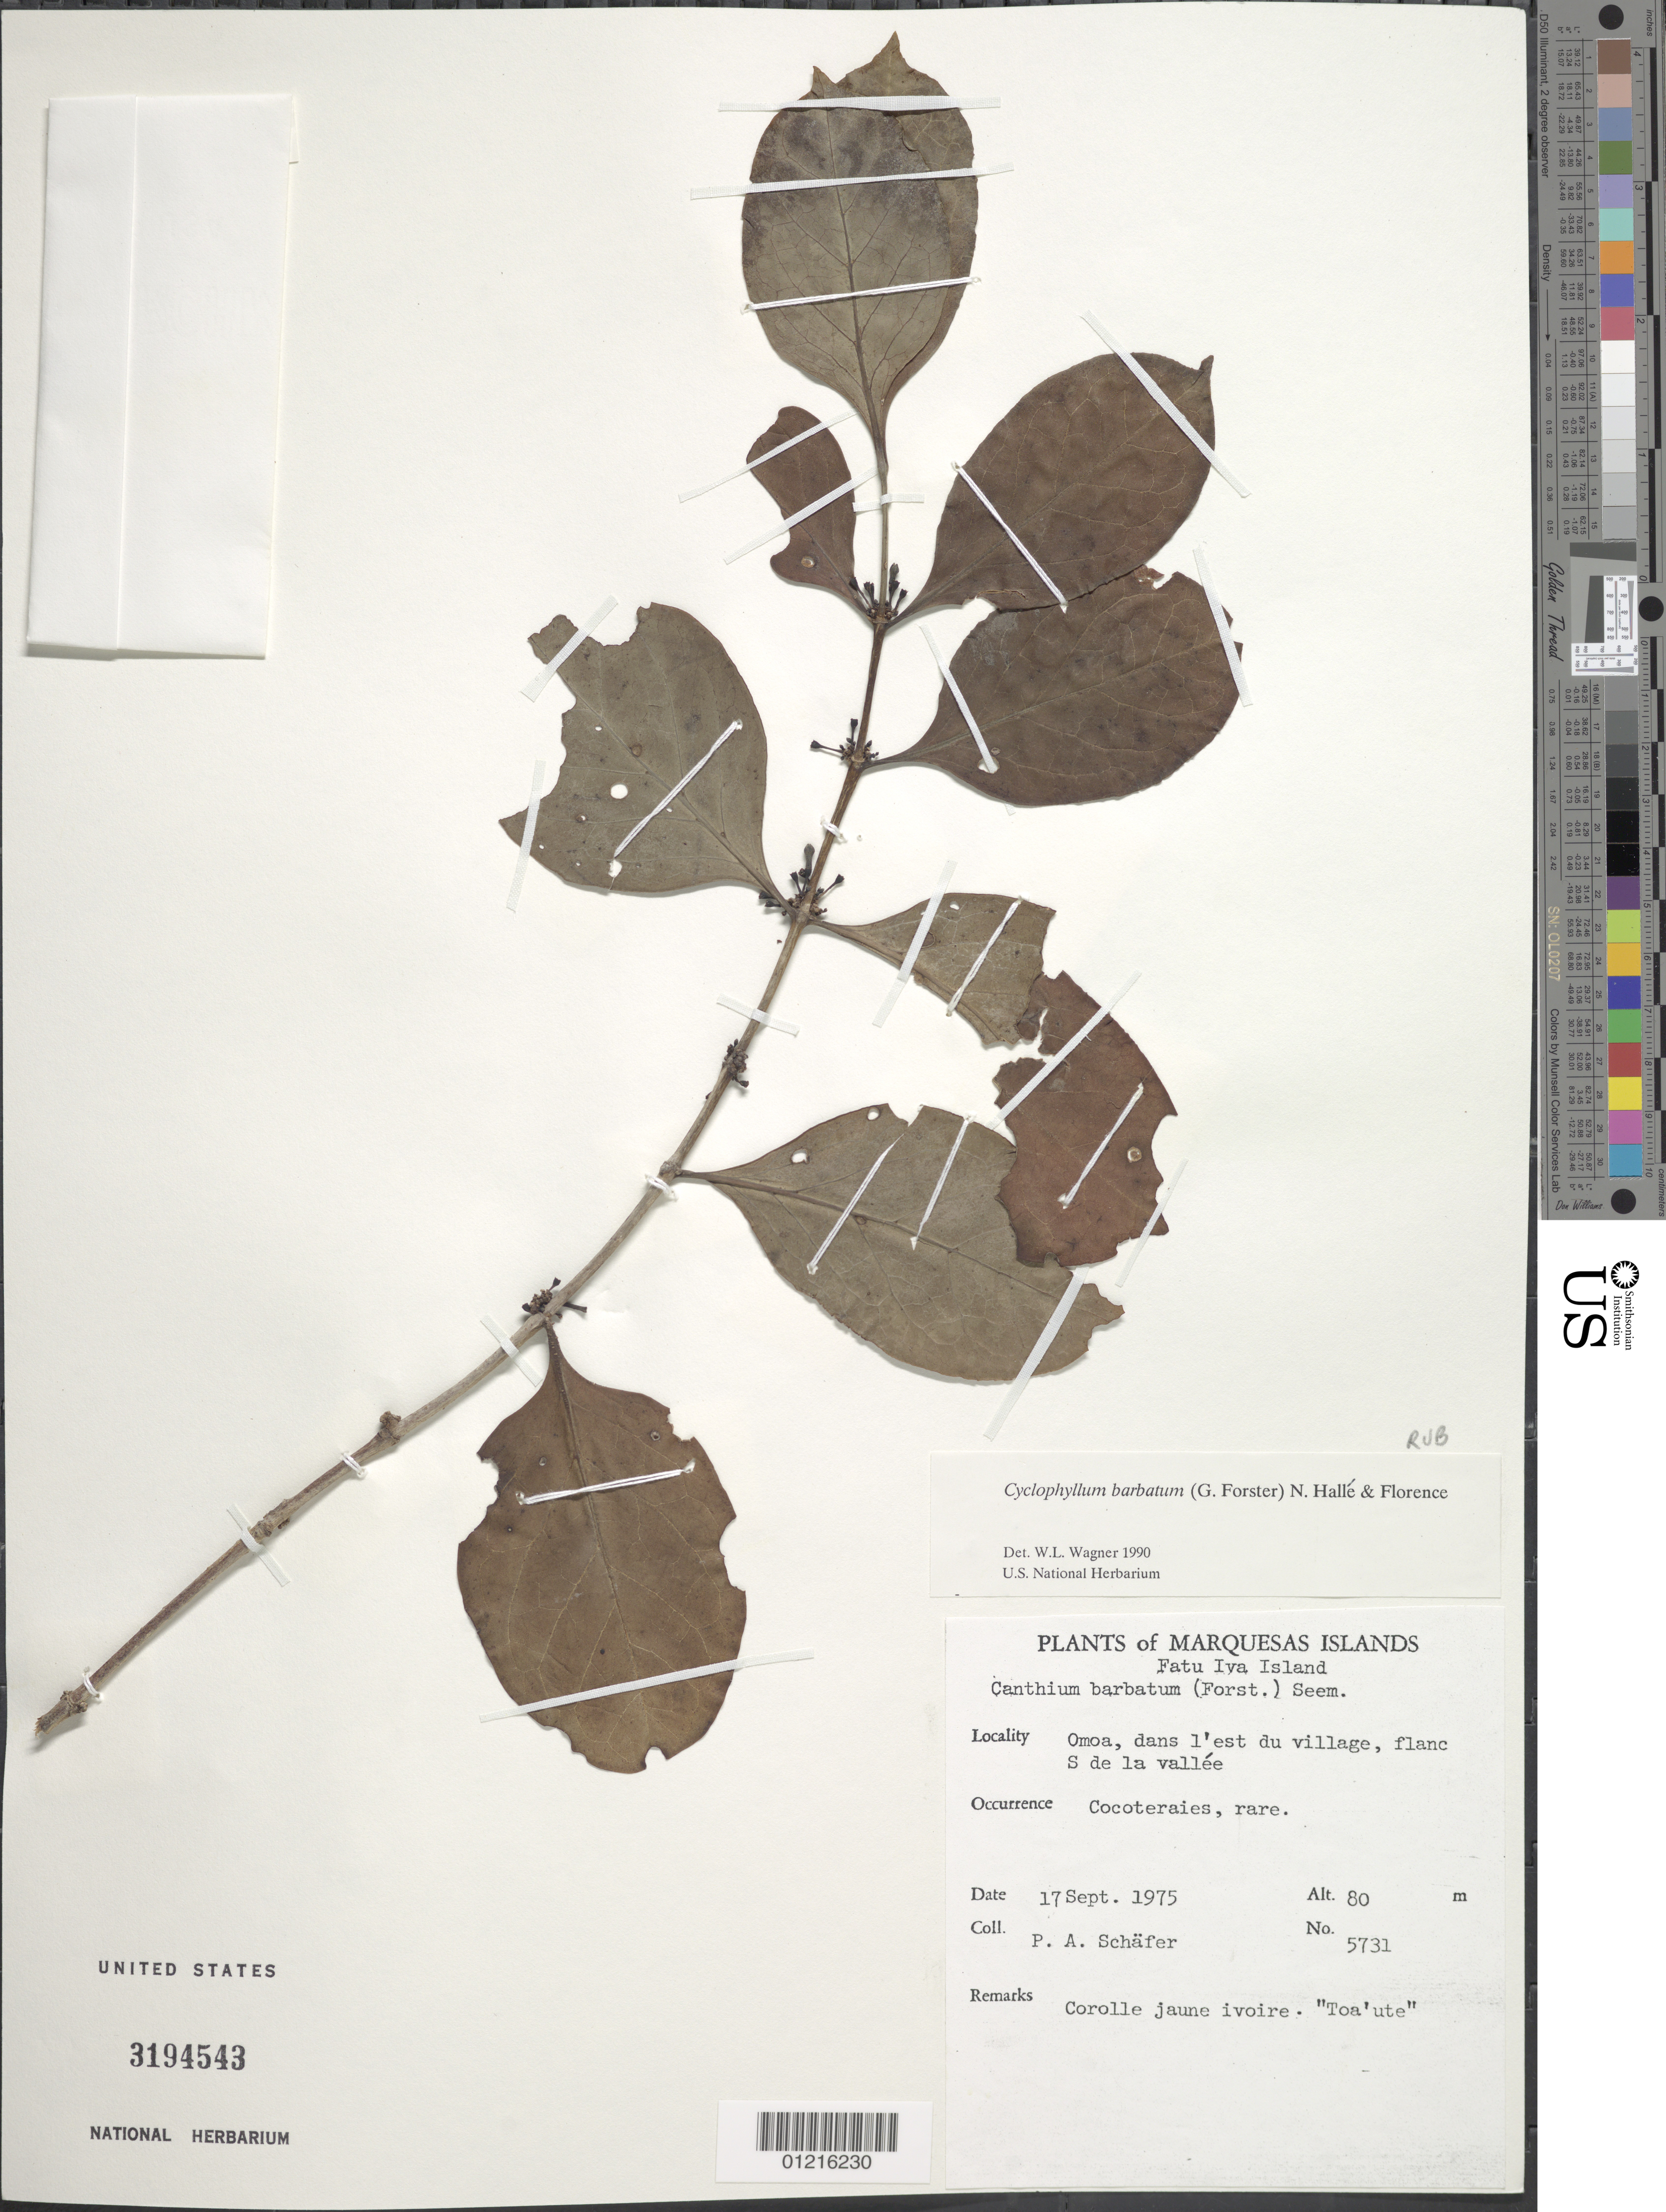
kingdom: Plantae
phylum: Tracheophyta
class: Magnoliopsida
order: Gentianales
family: Rubiaceae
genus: Cyclophyllum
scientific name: Cyclophyllum barbatum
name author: (G. Forst.) N. Hallé & J. Florence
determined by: Wagner, W. L., (BOT), Smithsonian Institution - National Museum of Natural History (UNITED STATES)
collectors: P. A. Schäfer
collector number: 5731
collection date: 1975-09-17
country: French Polynesia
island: Fatu Hiva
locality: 'Omo'a, dans l'est du village, flanc S de la vallée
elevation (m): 80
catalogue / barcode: US 3194543